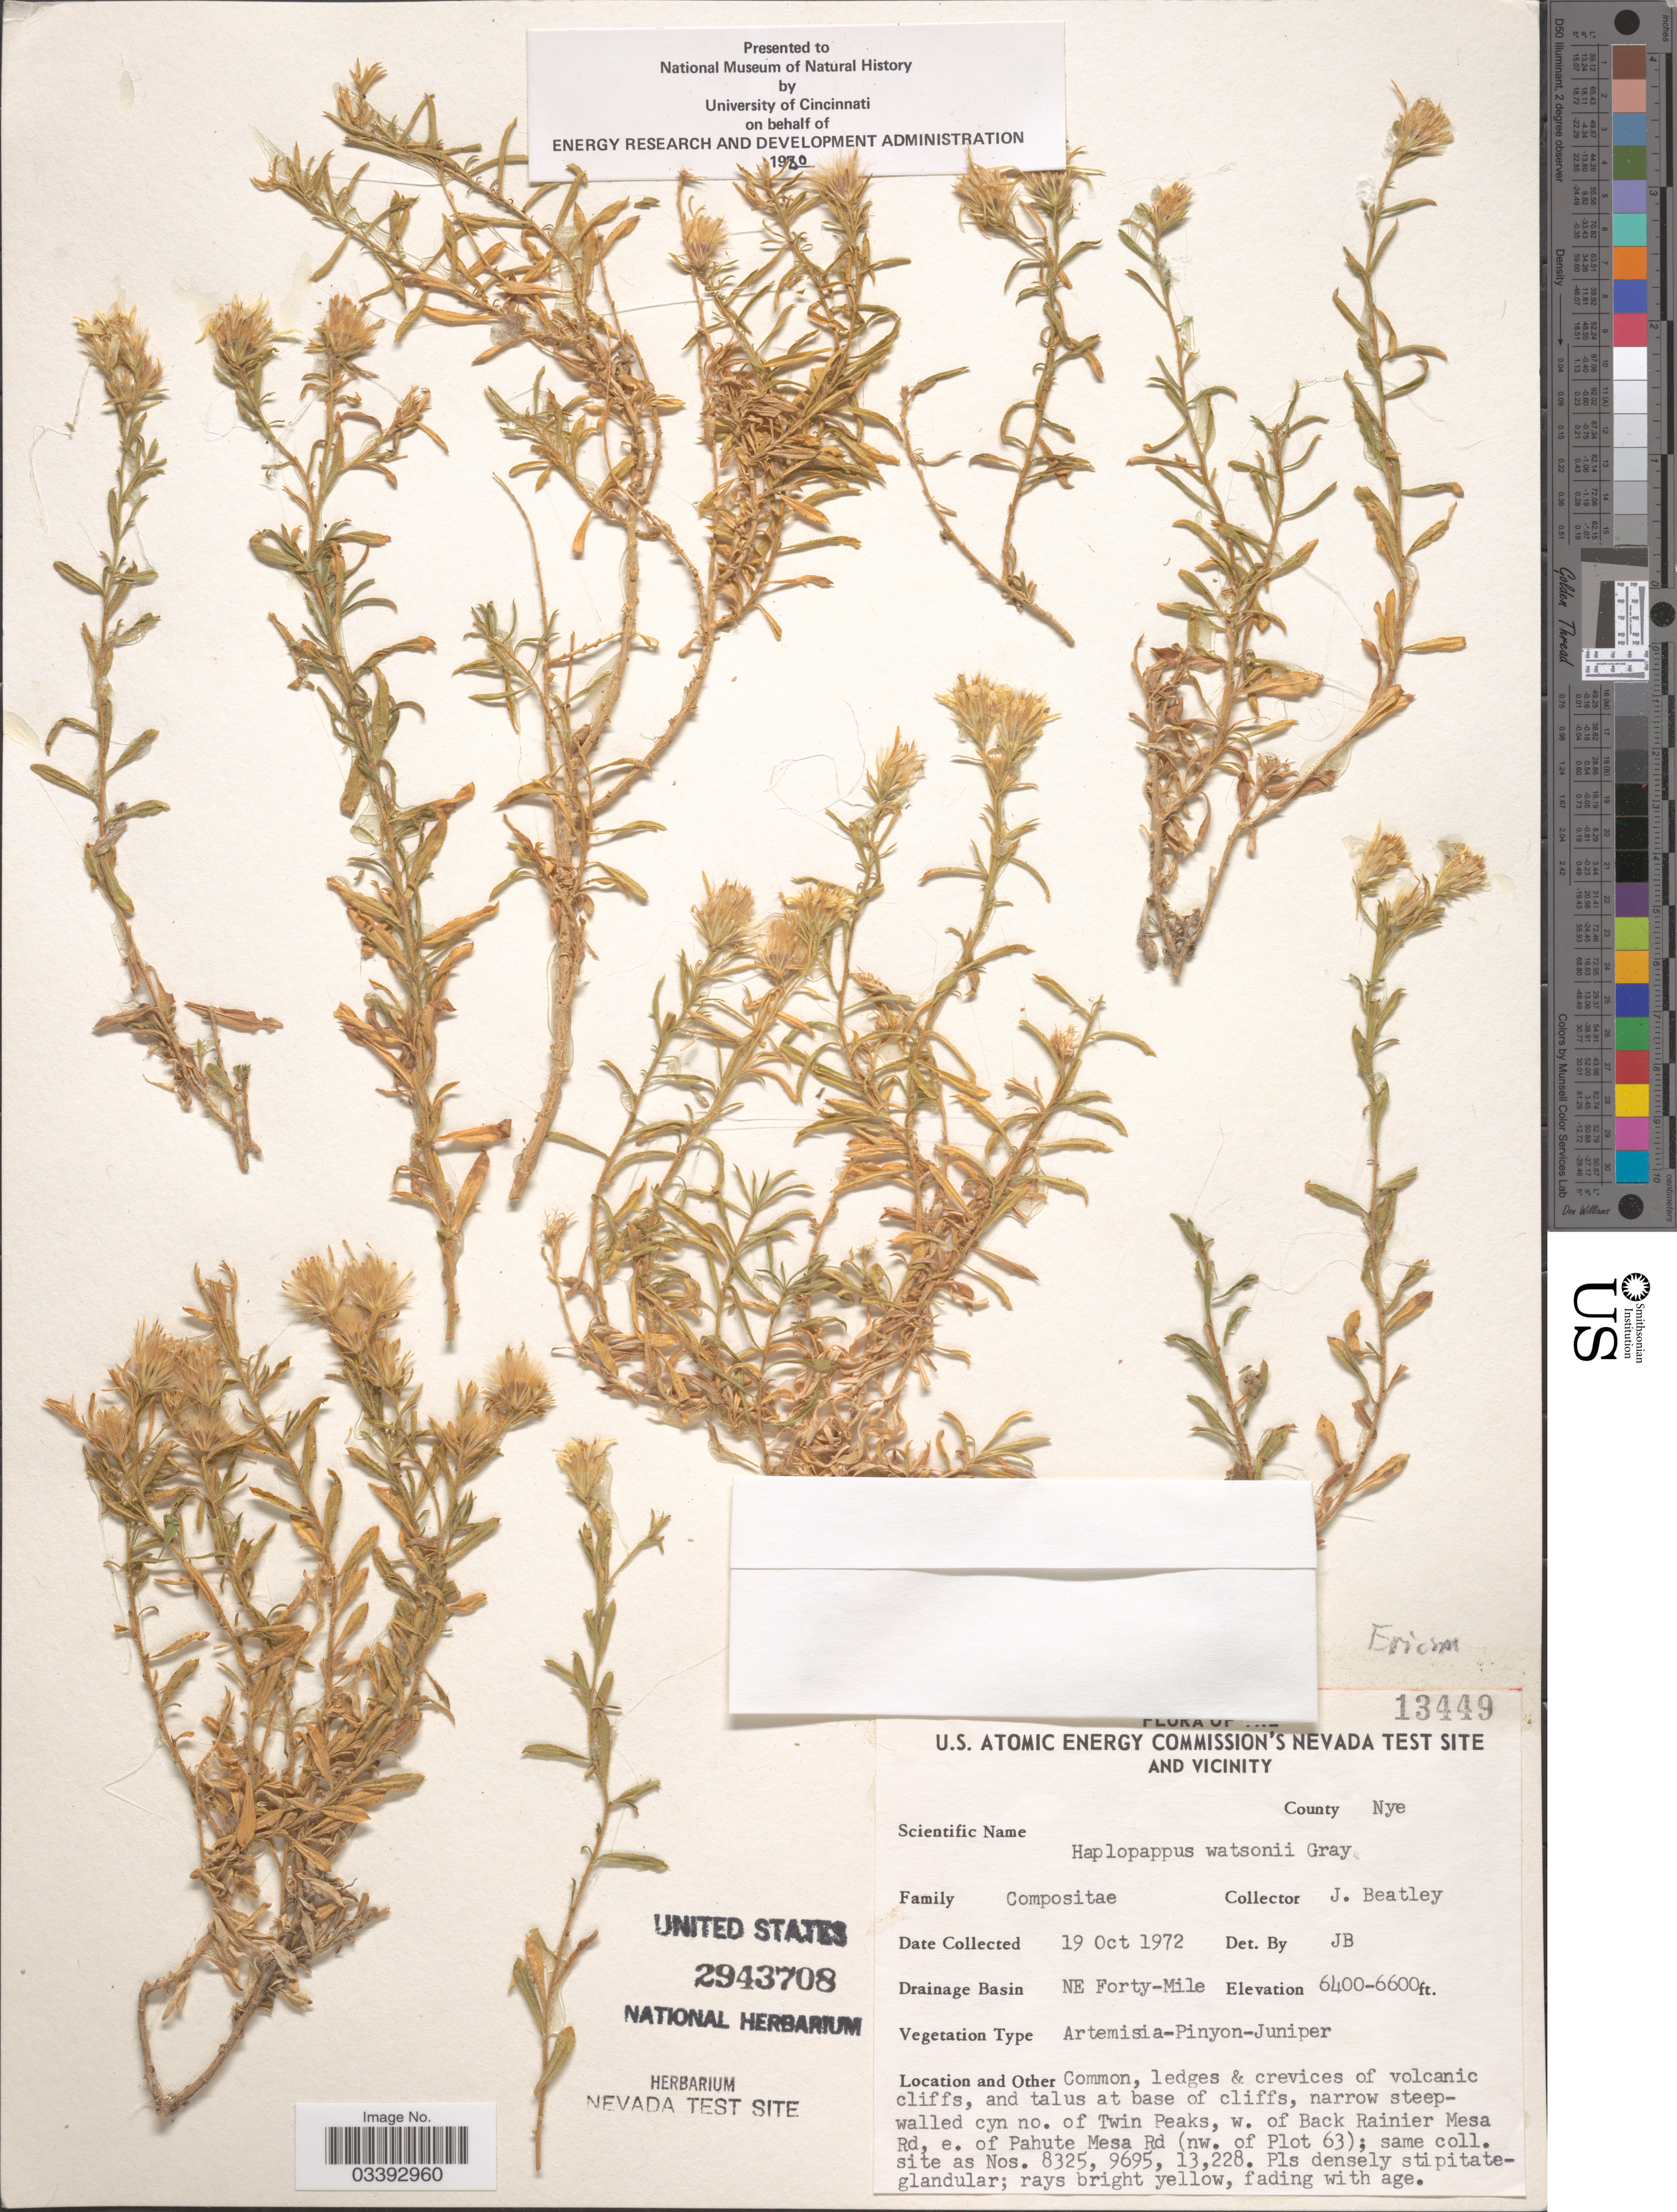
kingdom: Plantae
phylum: Tracheophyta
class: Magnoliopsida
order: Asterales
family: Asteraceae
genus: Ericameria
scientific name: Ericameria watsonii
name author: (A. Gray) G.L. Nesom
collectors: J. C. Beatley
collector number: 13449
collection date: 1972-10-19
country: United States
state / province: Nevada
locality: U.S. Atomic Energy Commission's Nevada Test Site and Vicinity. County Nye, Drainage Basin NE Forty-Mile. Narrow steepwalled cyn no. of Twin Peaks, w. of Back Rainier Mesa Rd, e. of Pahute Mesa Rd (nw. of Plot 63).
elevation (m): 1951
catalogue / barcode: US 2943708